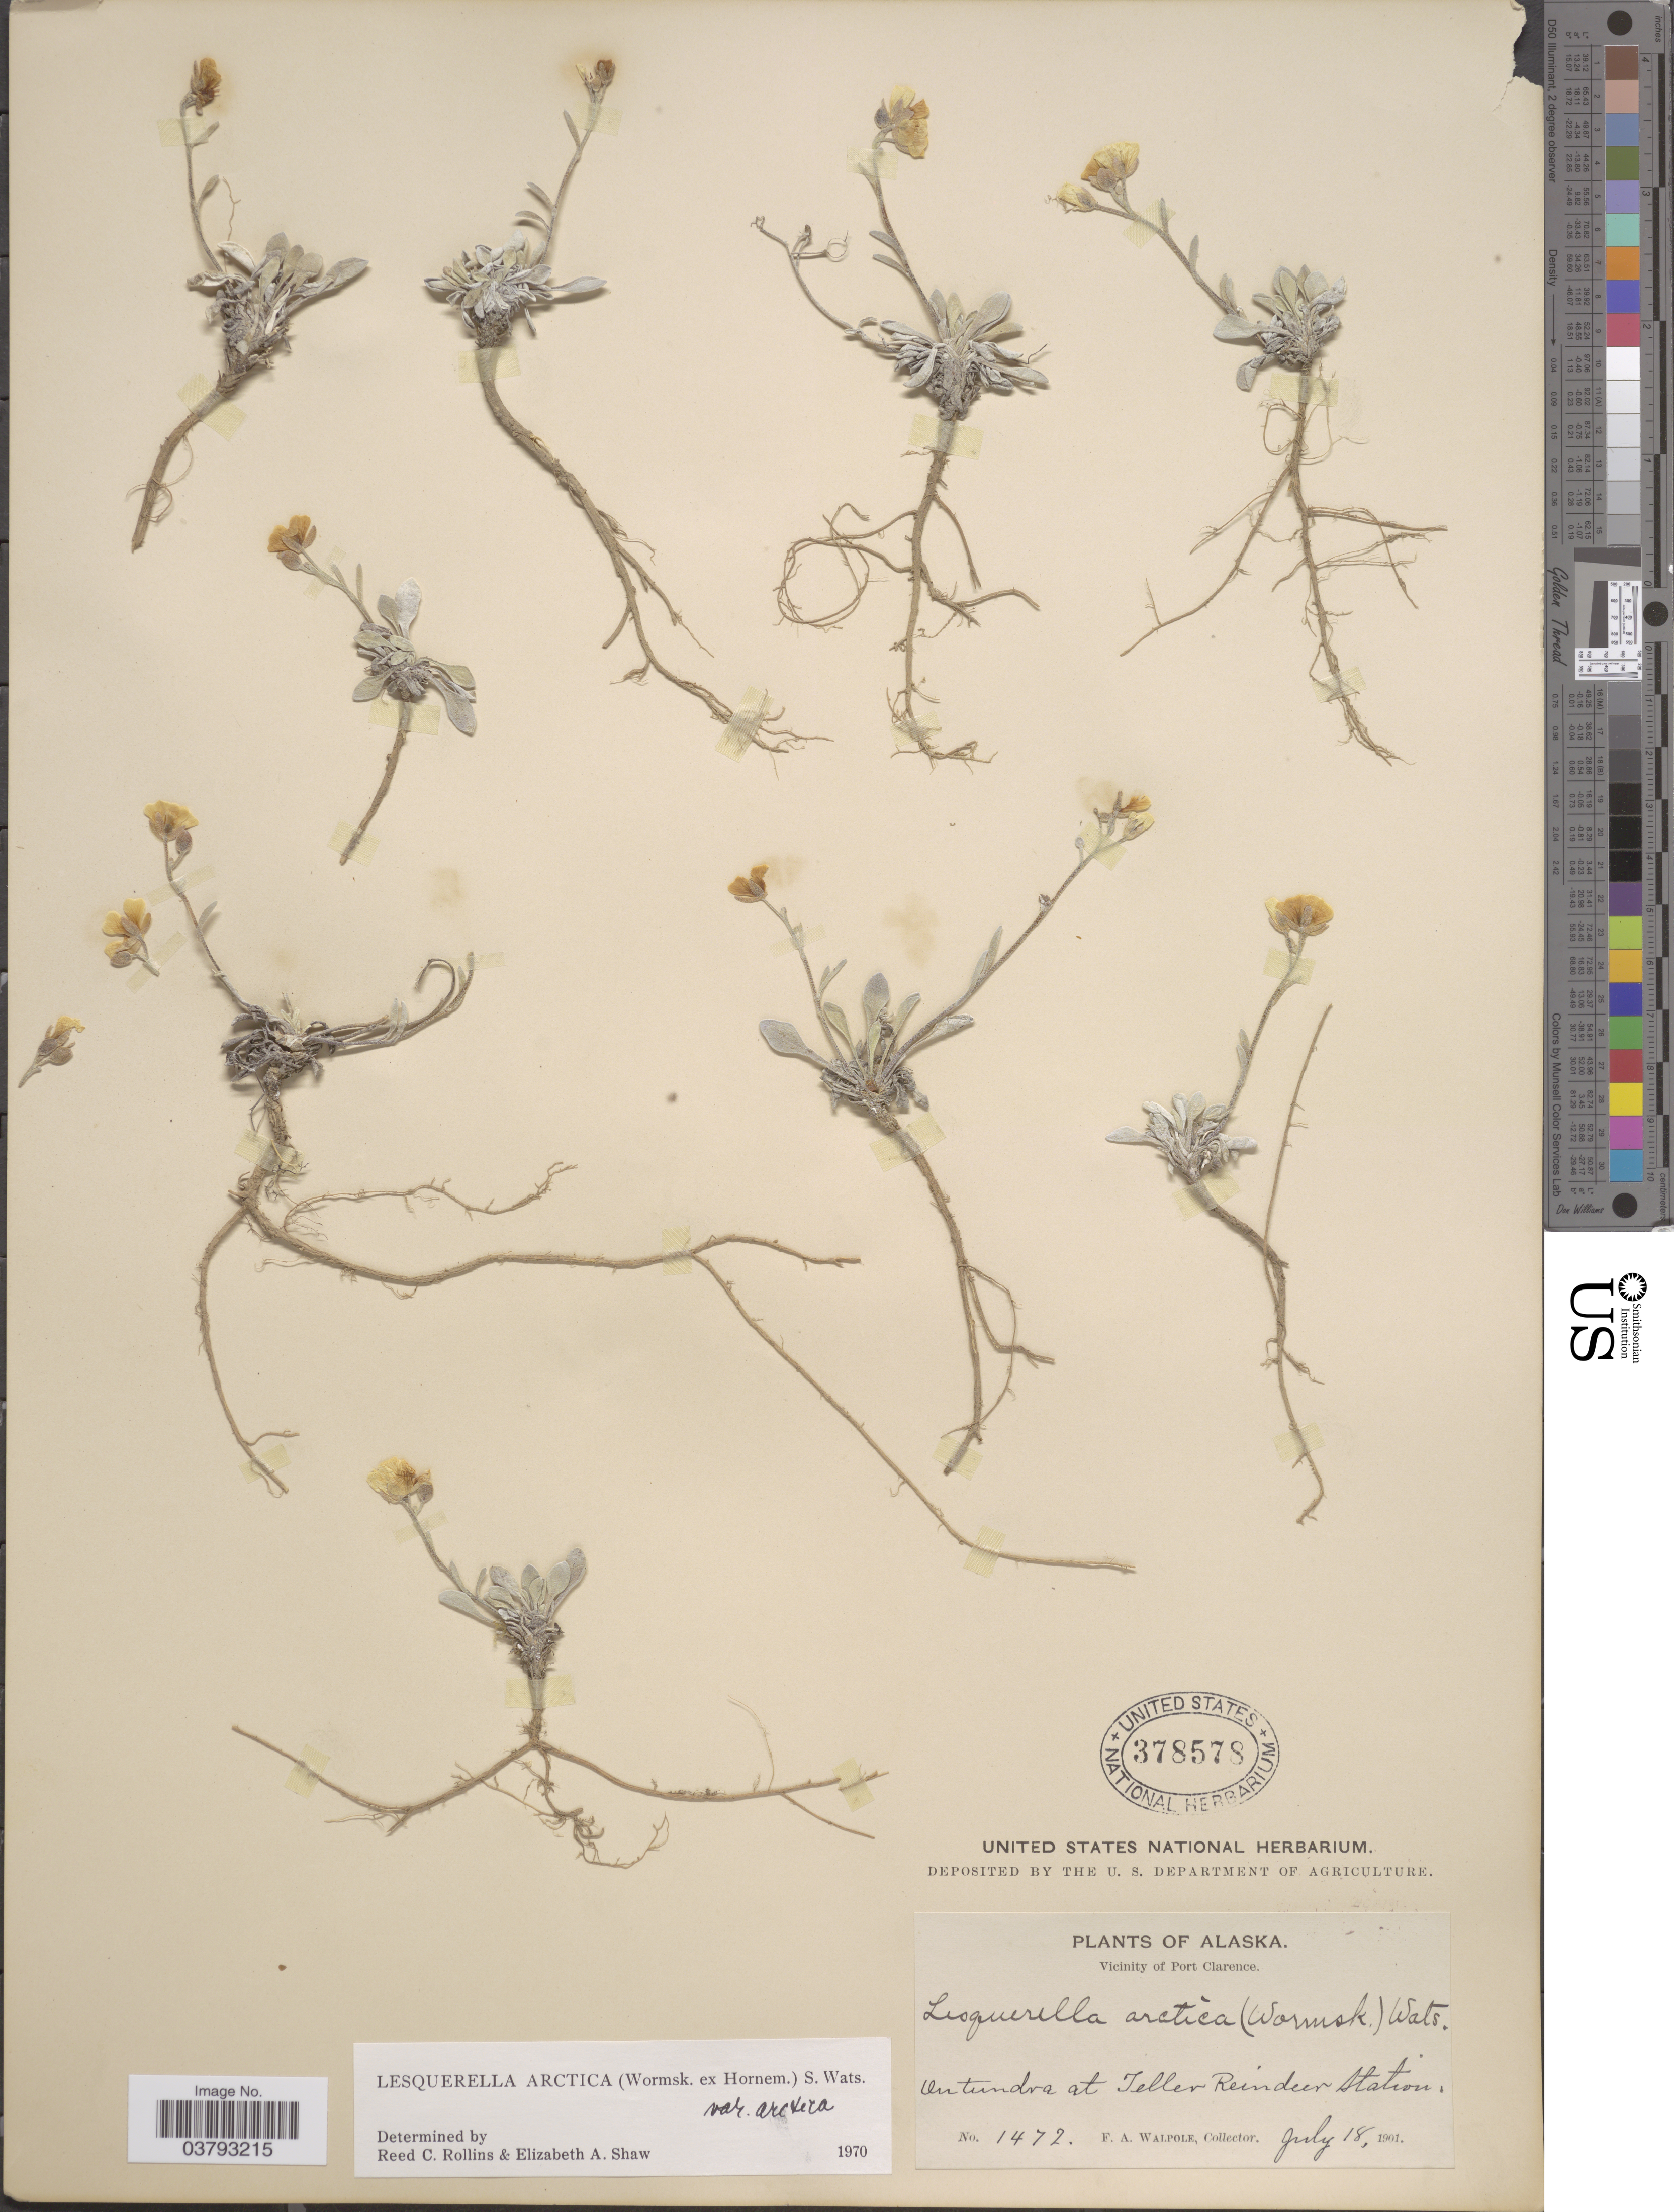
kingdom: Plantae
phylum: Tracheophyta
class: Magnoliopsida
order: Brassicales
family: Brassicaceae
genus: Lesquerella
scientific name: Lesquerella arctica var. arctica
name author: (Wormsk. ex Hornem.) S. Watson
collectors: F. Walpole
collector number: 1472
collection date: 1901-07-18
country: United States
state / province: Alaska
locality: Vicinity of Port Clarence. On tundra at Teller Reindeer Station.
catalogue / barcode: US 378578